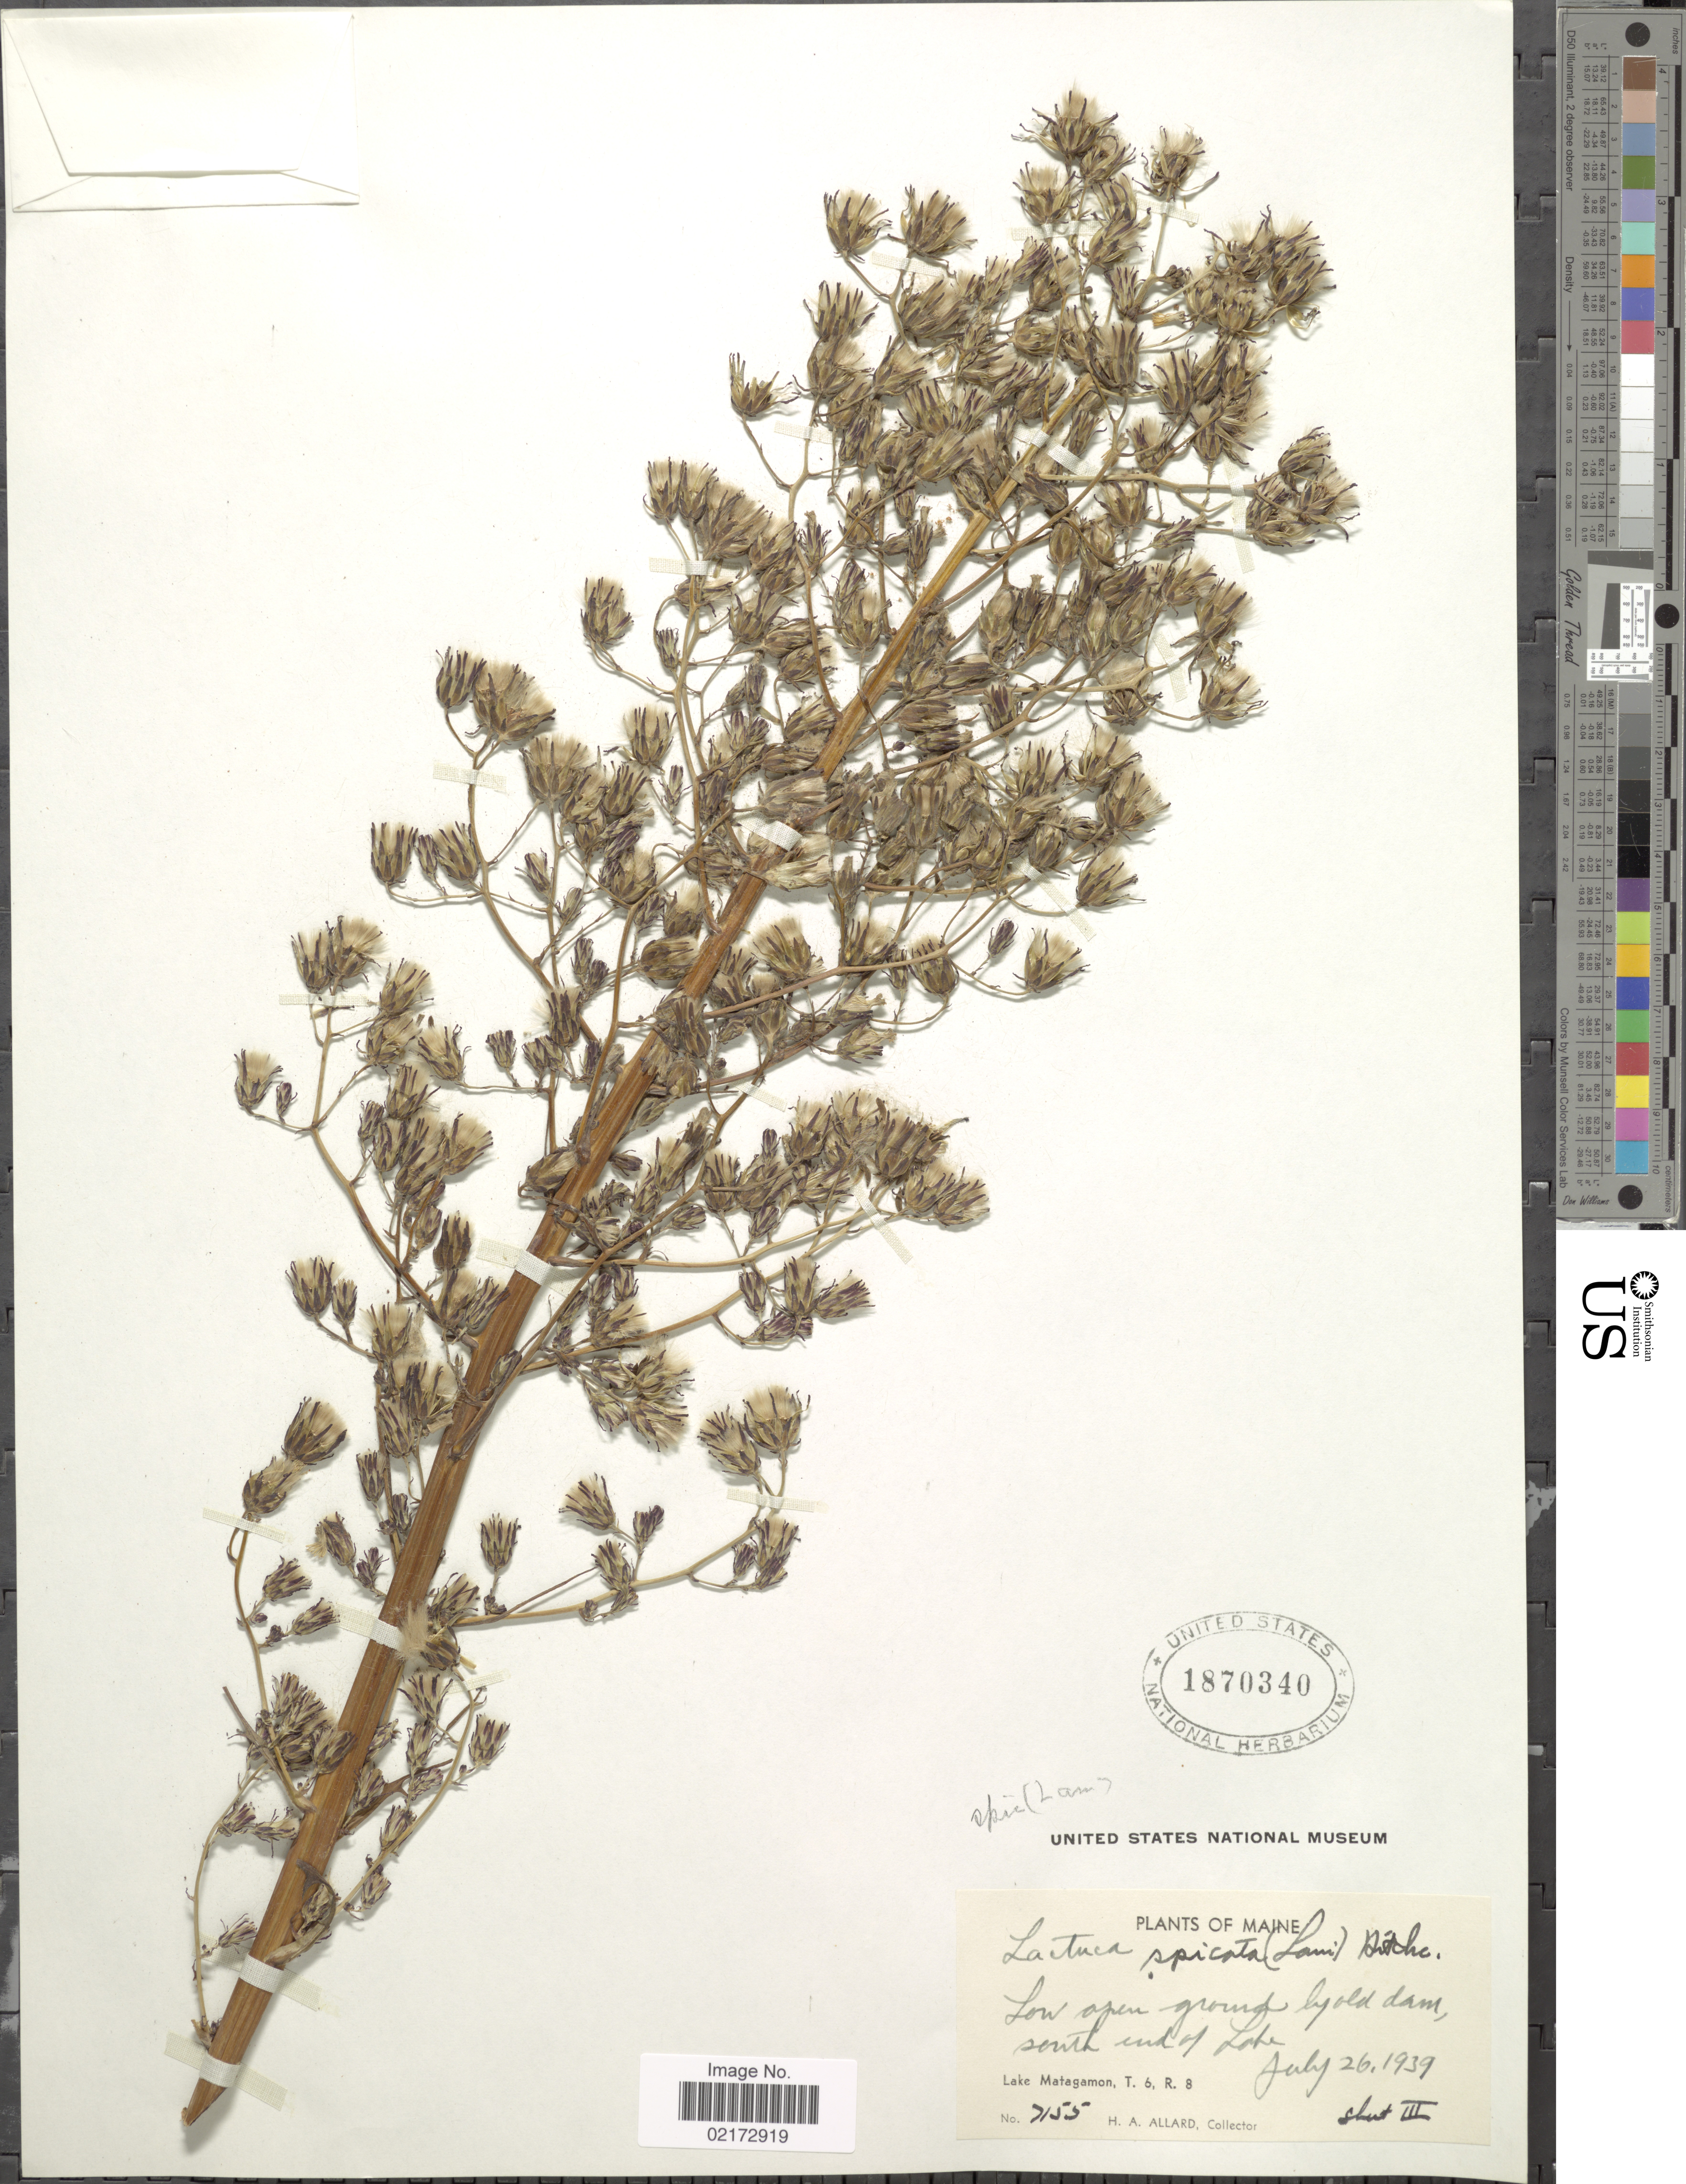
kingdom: Plantae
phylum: Tracheophyta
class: Magnoliopsida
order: Asterales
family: Asteraceae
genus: Lactuca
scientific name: Lactuca biennis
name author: (Moench) Fernald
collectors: H. A. Allard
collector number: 7155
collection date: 1939-07-26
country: United States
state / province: Maine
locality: South end of Lake, Lake Matagamon, T6, R8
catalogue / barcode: US 1870340